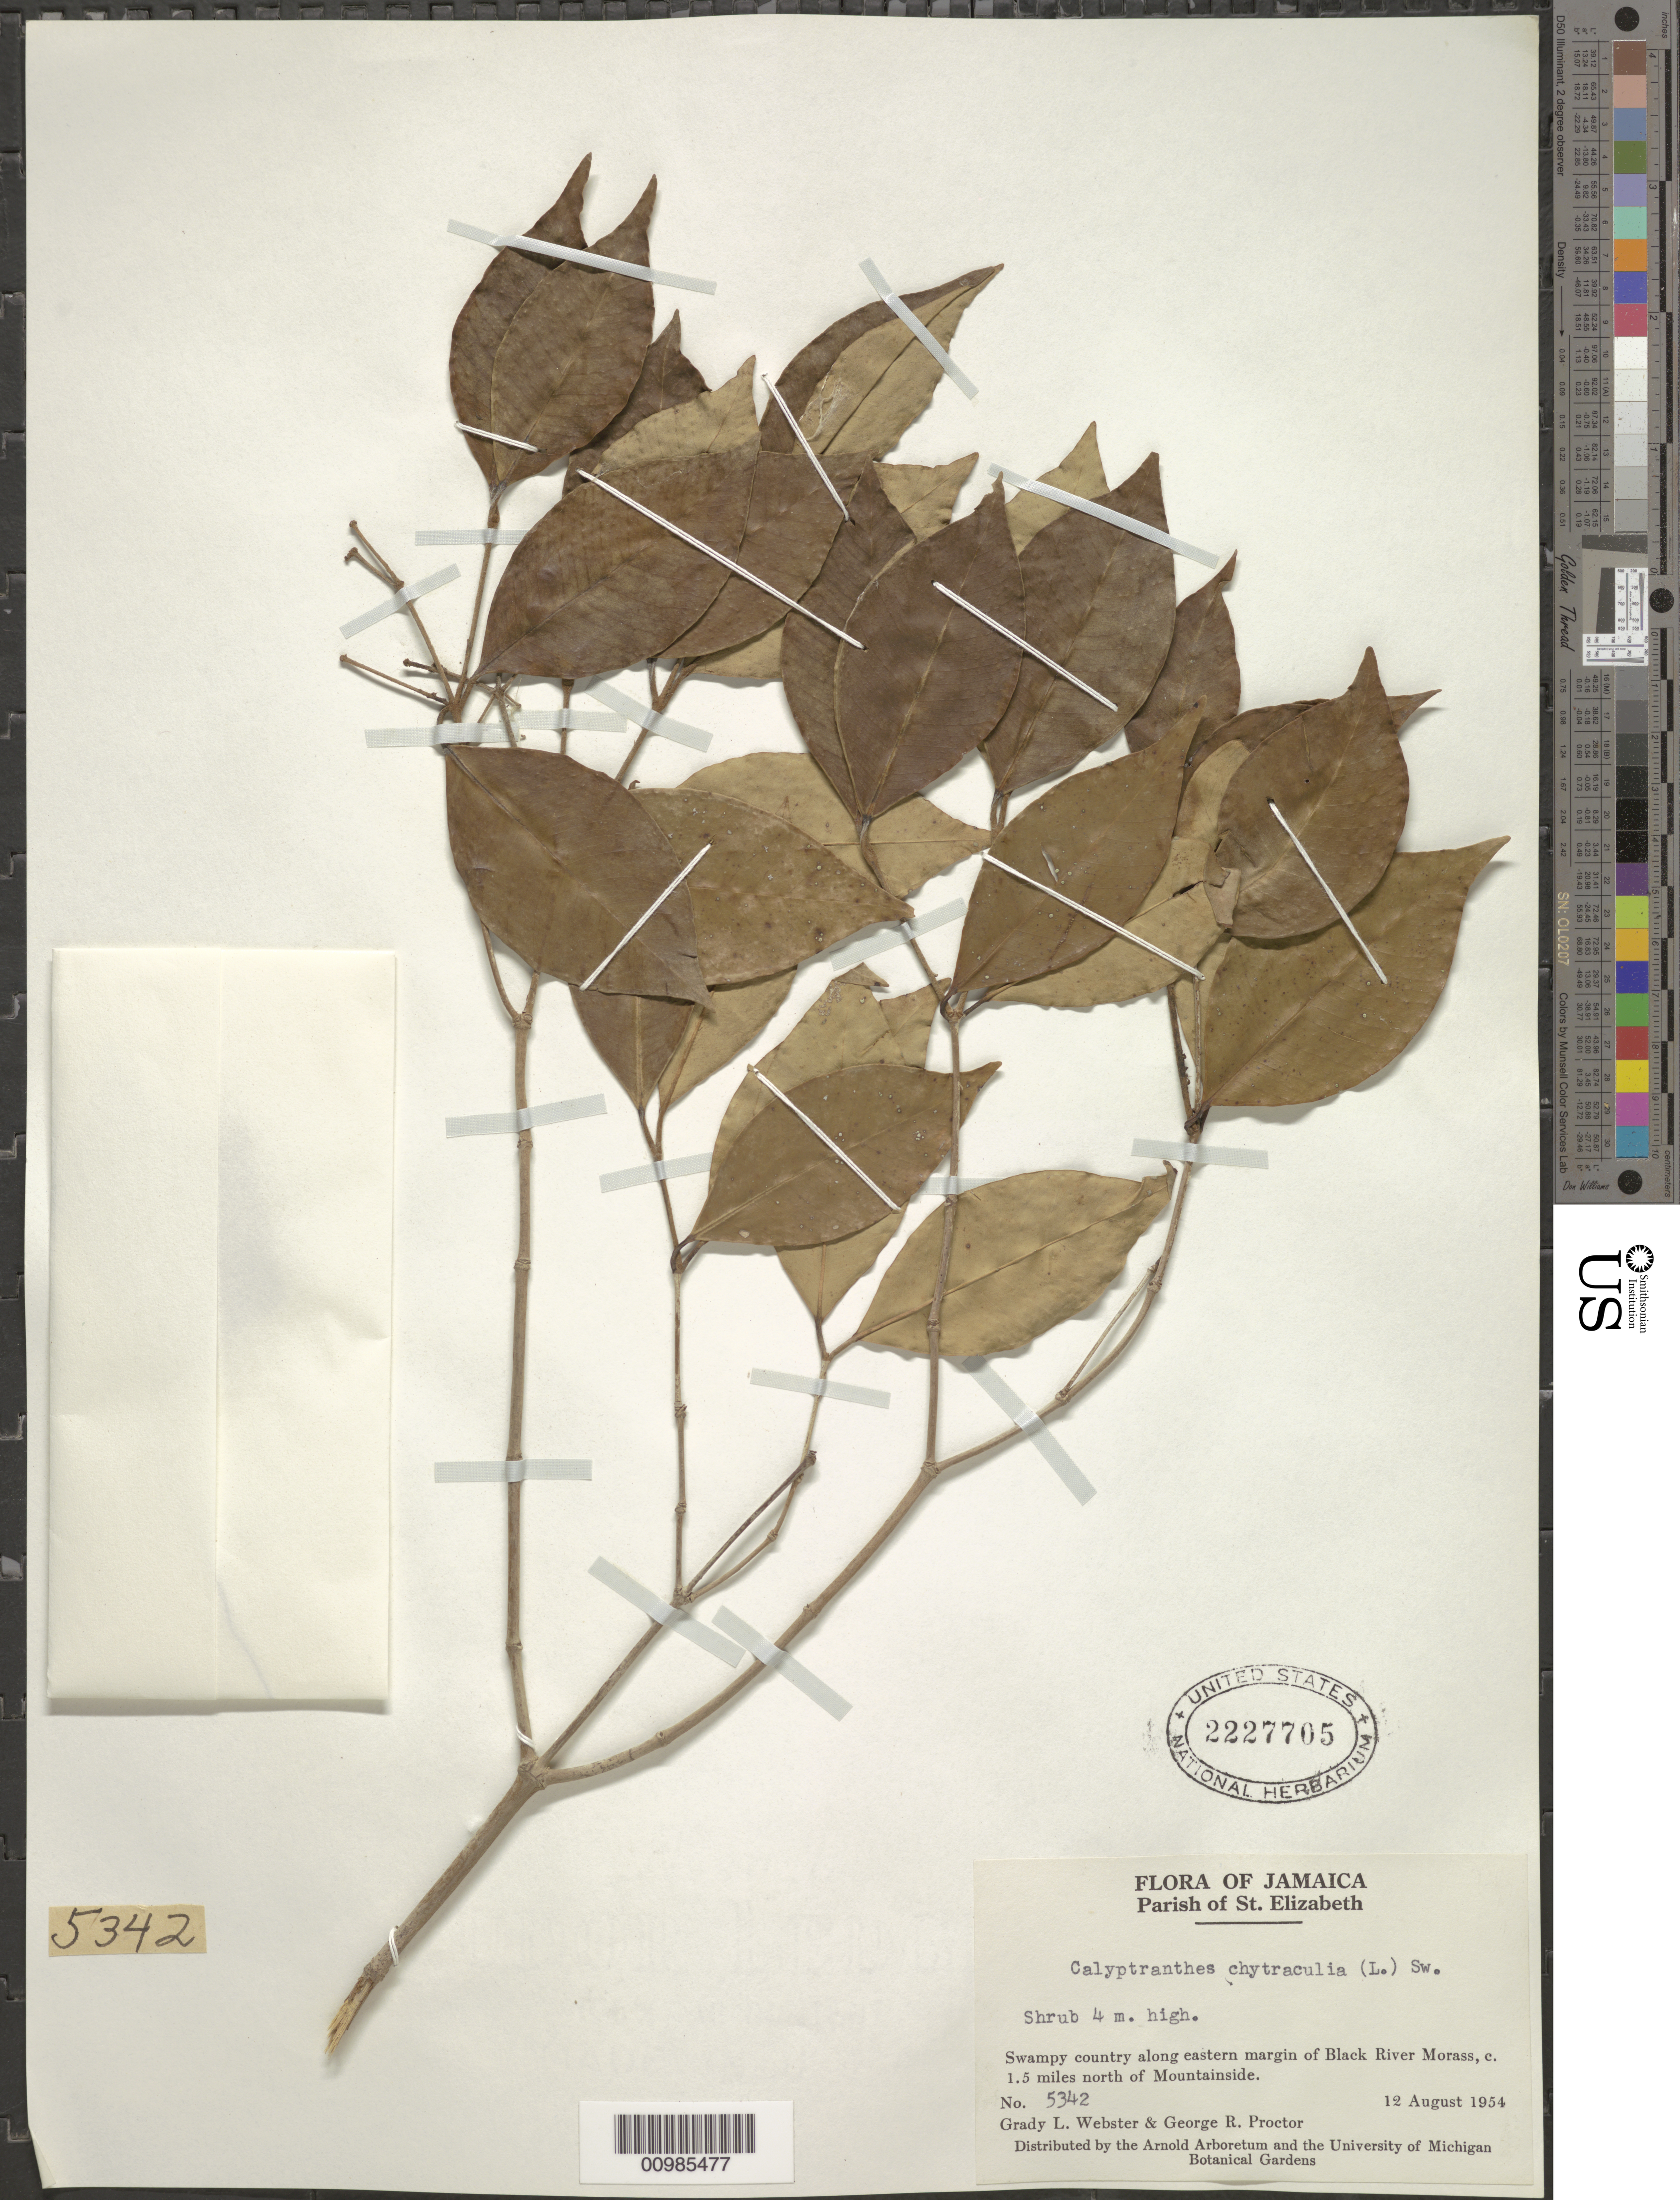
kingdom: Plantae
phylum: Tracheophyta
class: Magnoliopsida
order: Myrtales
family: Myrtaceae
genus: Myrcia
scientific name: Myrcia chytraculia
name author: (L.) A.R. Lourenço & E. Lucas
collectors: G. L. Webster & G. R. Proctor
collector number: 5342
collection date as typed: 12 Aug 1954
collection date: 1954-08-12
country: Jamaica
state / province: Saint Elizabeth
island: Jamaica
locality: Along eastern margin of Black River Morass, ca. 1.5 miles north of Mountainside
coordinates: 0 N, 0 E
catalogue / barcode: US 2227705